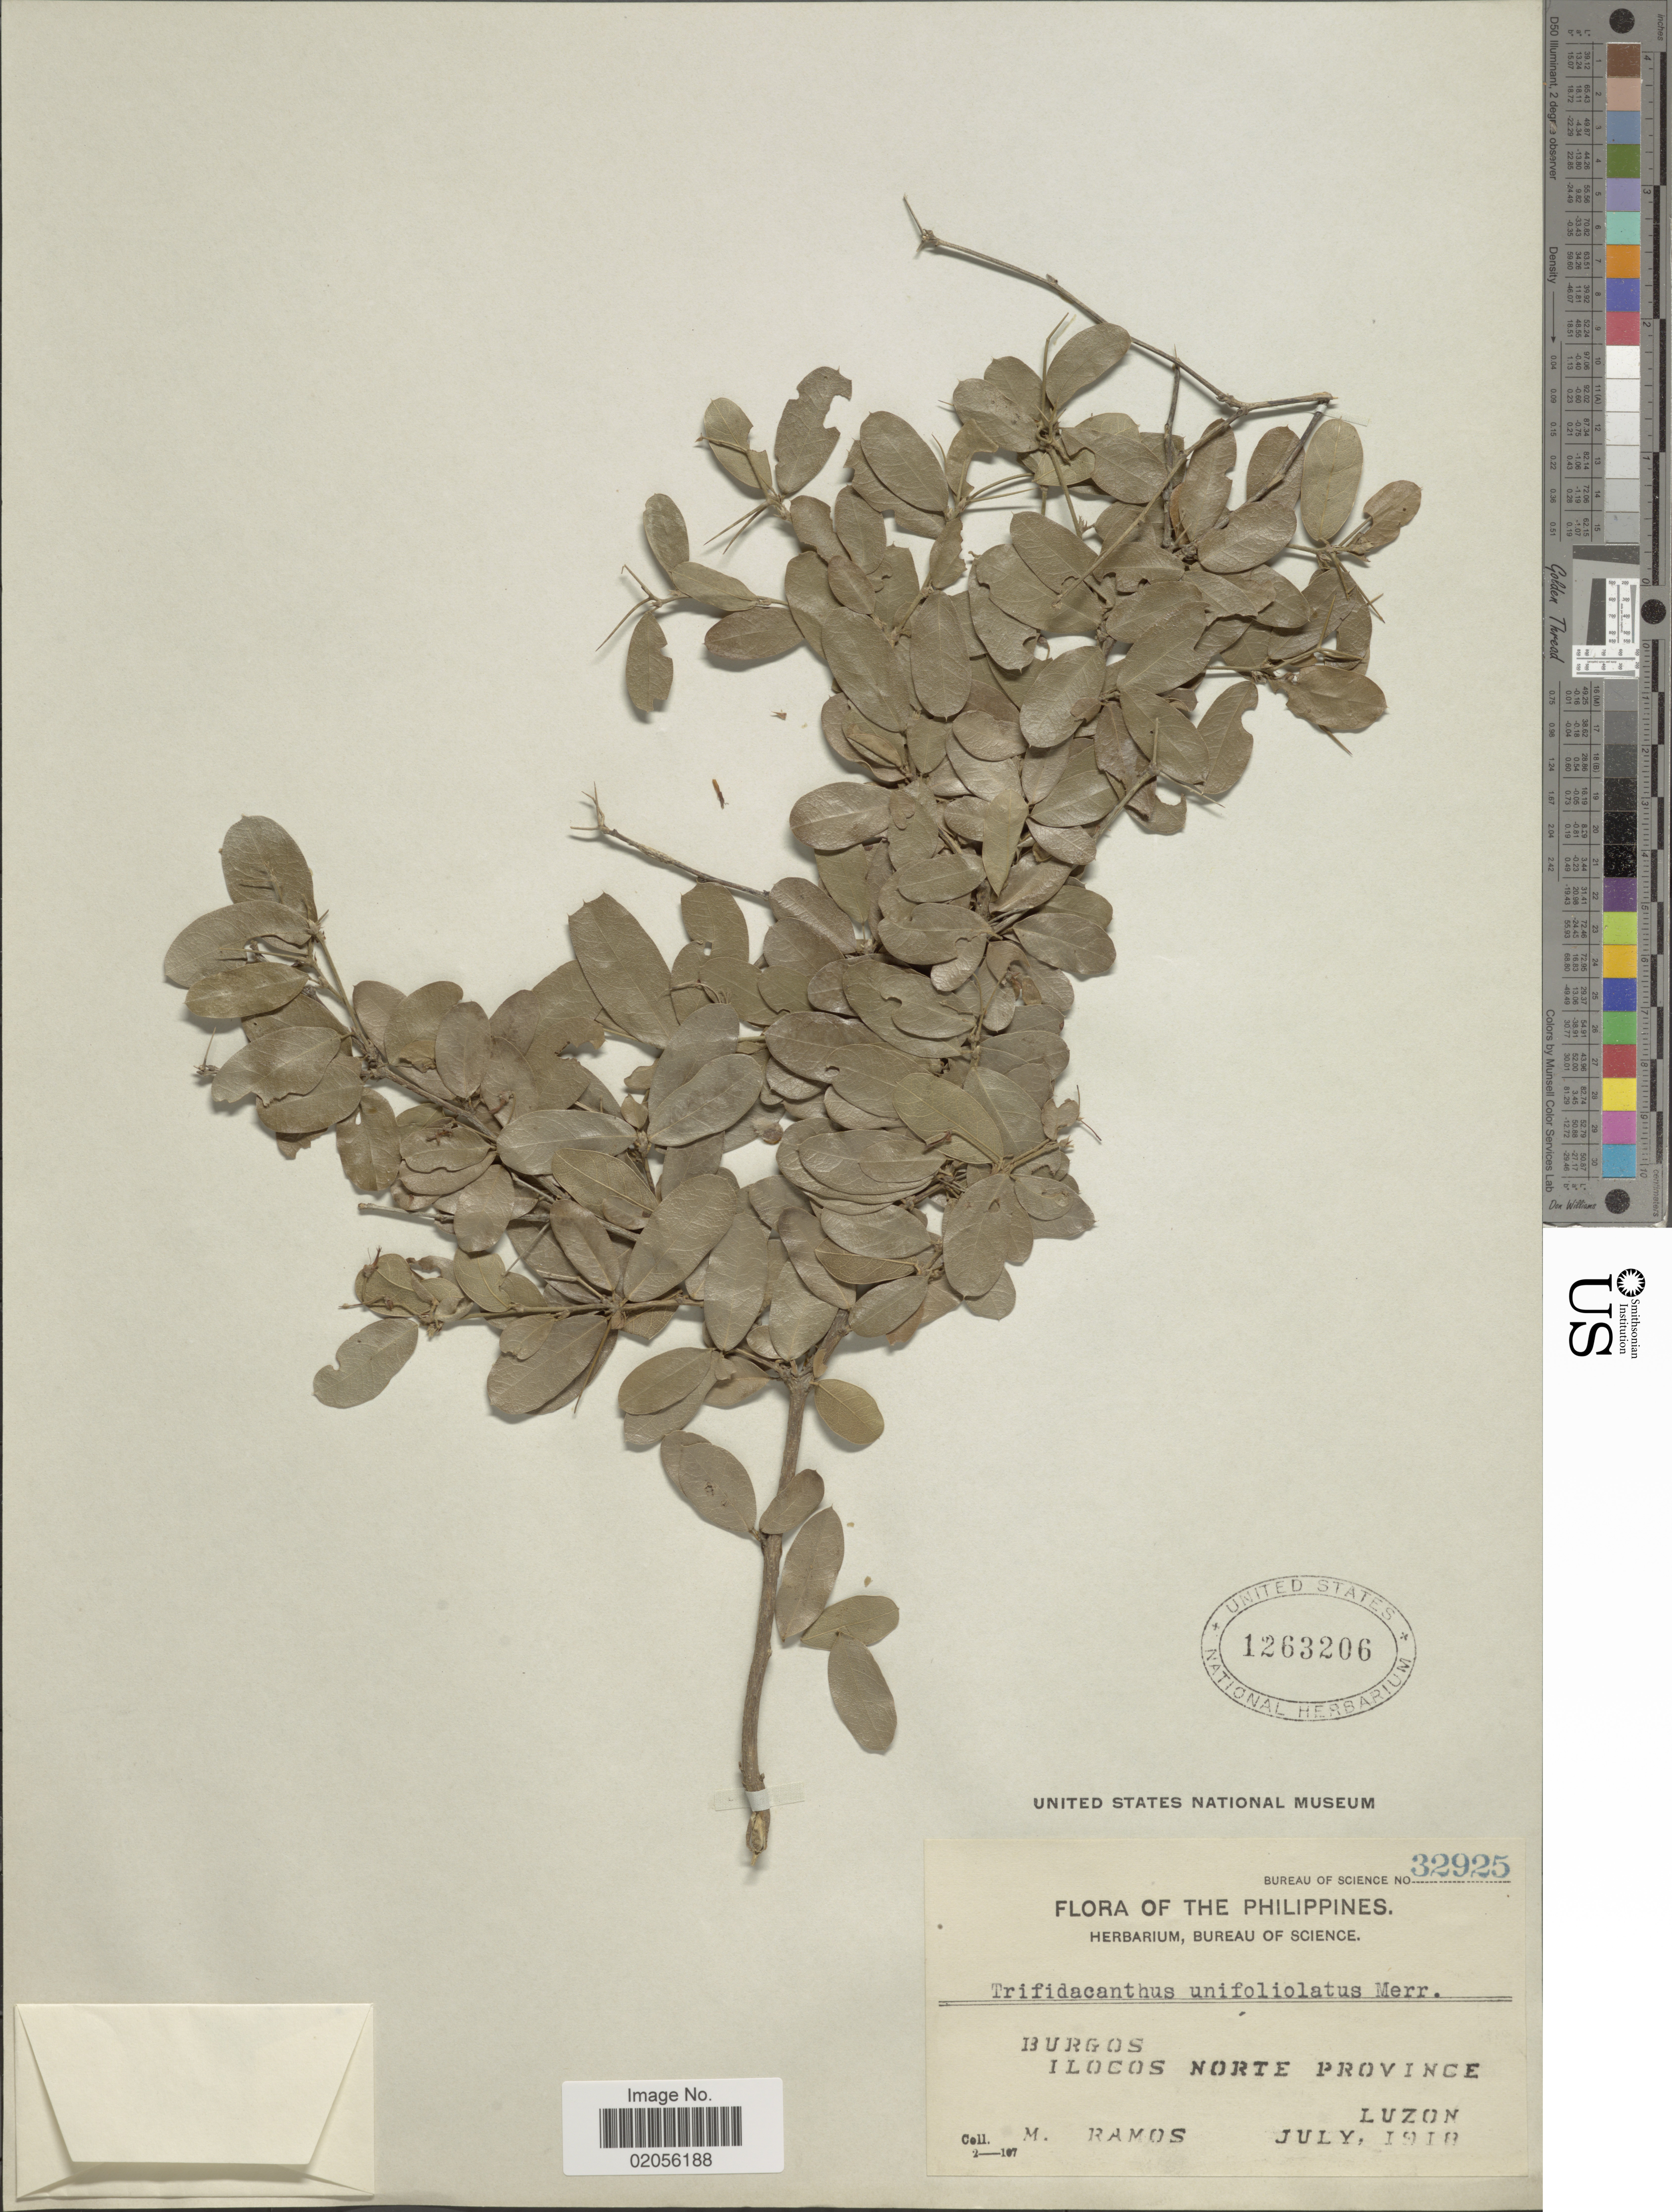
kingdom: Plantae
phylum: Tracheophyta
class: Magnoliopsida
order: Fabales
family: Fabaceae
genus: Trifidacanthus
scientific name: Trifidacanthus unifoliolatus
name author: Merr.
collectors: M. Ramos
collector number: Bureau of Science 32925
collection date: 1918-07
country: Philippines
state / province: Ilocos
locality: Burgos. Ilocos Norte Province. Luzon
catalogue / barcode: US 1263206